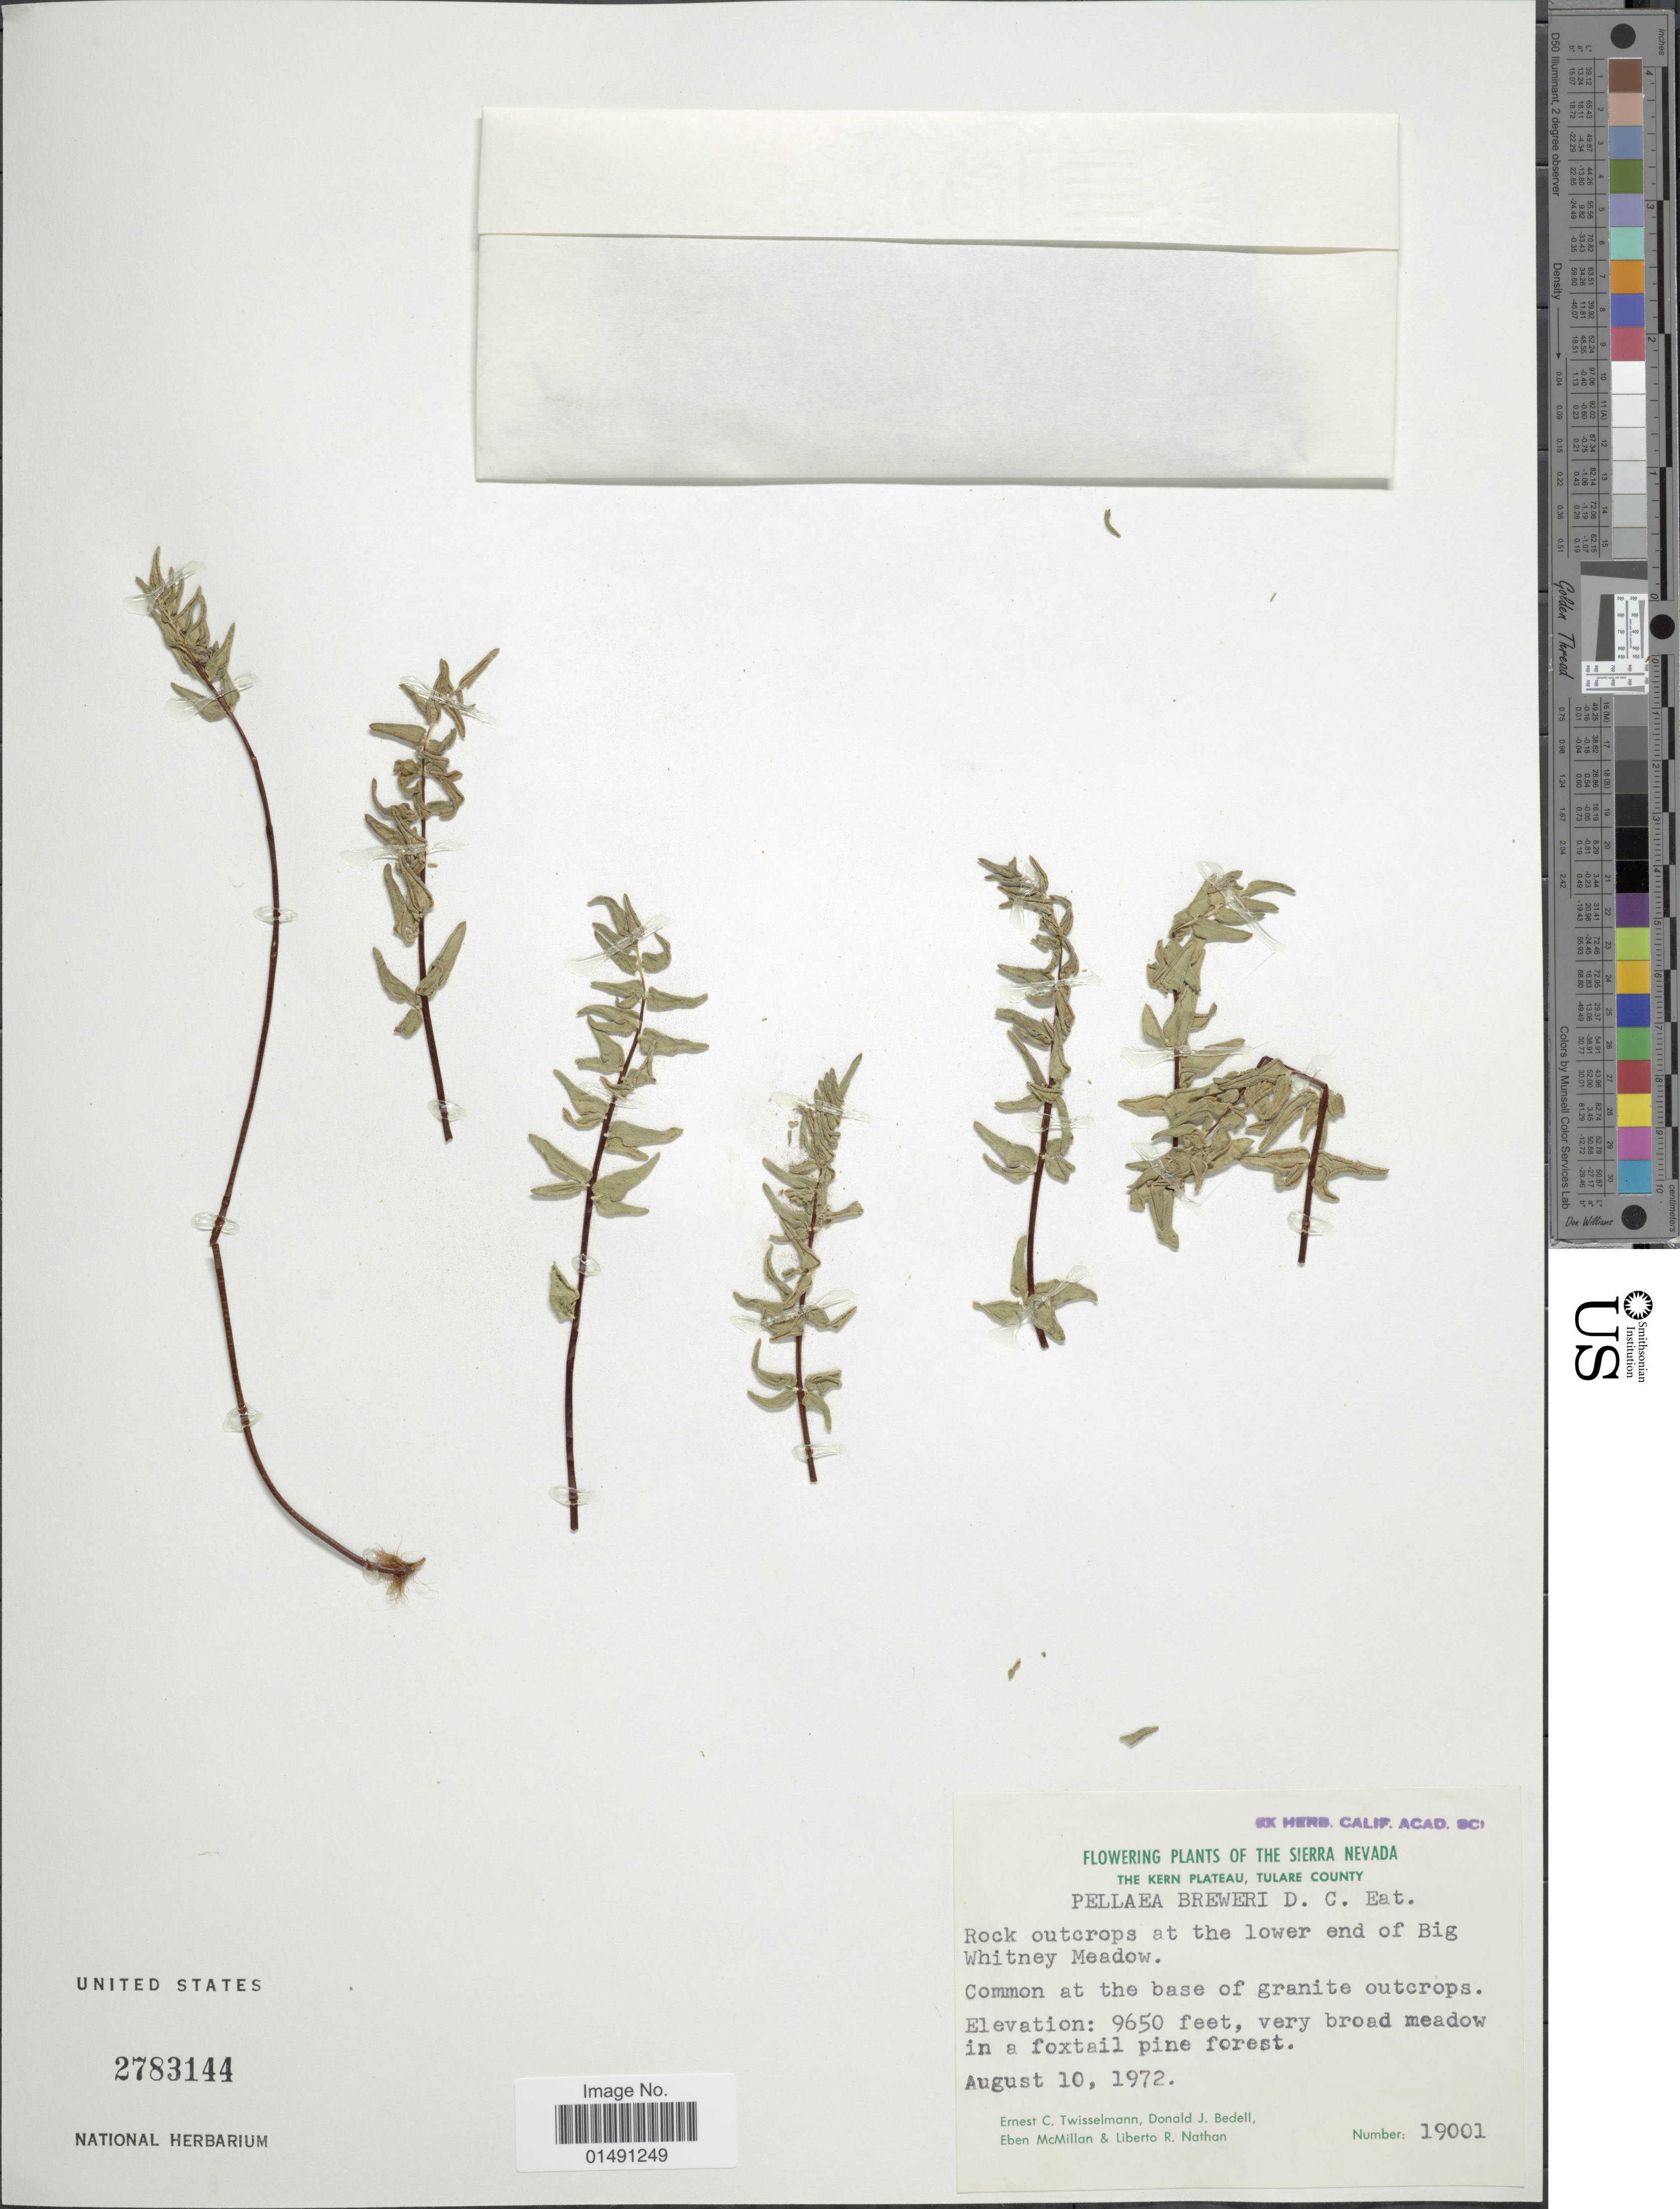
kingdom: Plantae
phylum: Tracheophyta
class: Polypodiopsida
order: Polypodiales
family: Pteridaceae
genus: Pellaea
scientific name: Pellaea breweri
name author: D.C. Eaton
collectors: E. Twisselmann, D. Bedell, E. McMillan & L. Nathan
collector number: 19001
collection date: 1972-08-10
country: United States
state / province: California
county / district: Tulare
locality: The Sierra Nevada, The Kern Plateau, Tulare County, Rock outcrps at the lower end ob Big Whitney Meadow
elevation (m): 2941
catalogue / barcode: US 2783144